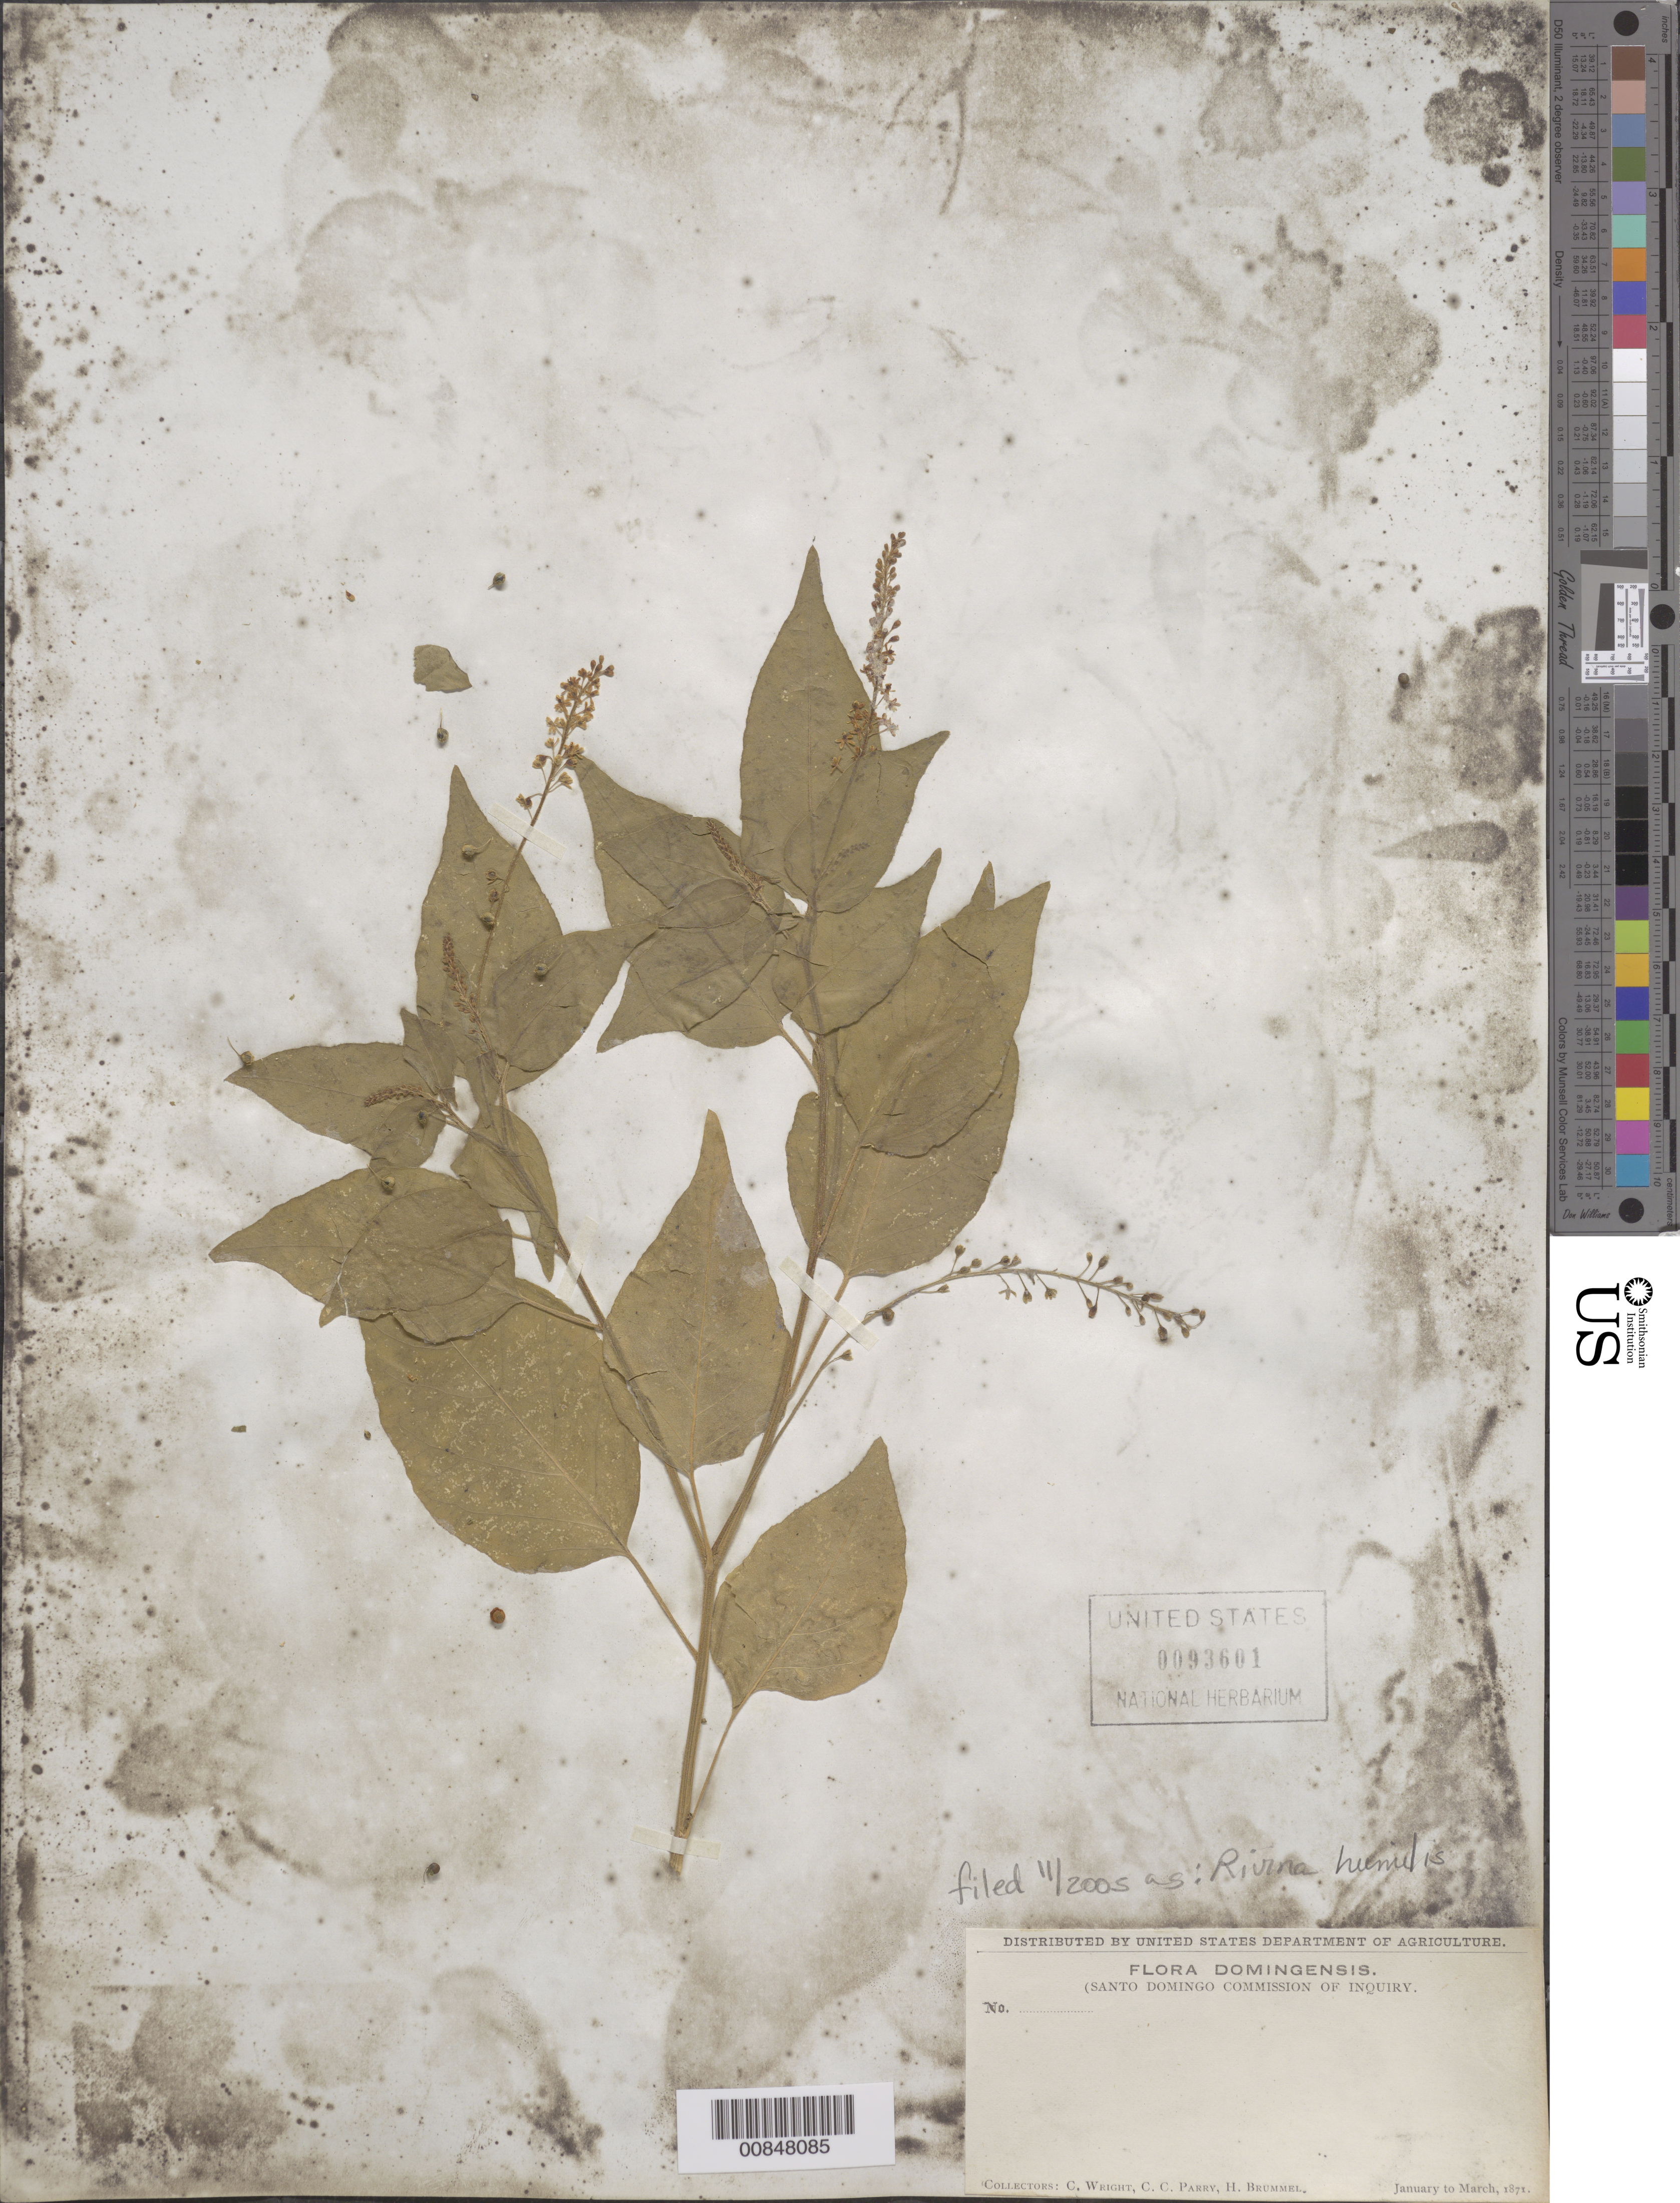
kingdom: Plantae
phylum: Tracheophyta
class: Magnoliopsida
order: Caryophyllales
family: Phytolaccaceae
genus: Rivina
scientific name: Rivina humilis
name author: L.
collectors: C. Wright, C. C. Parry & H. Brummel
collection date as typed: Jan 1871 to -- Mar 1871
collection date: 1871-01/1871-03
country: Dominican Republic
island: Hispaniola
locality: Dominican Republic.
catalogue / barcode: US 93601